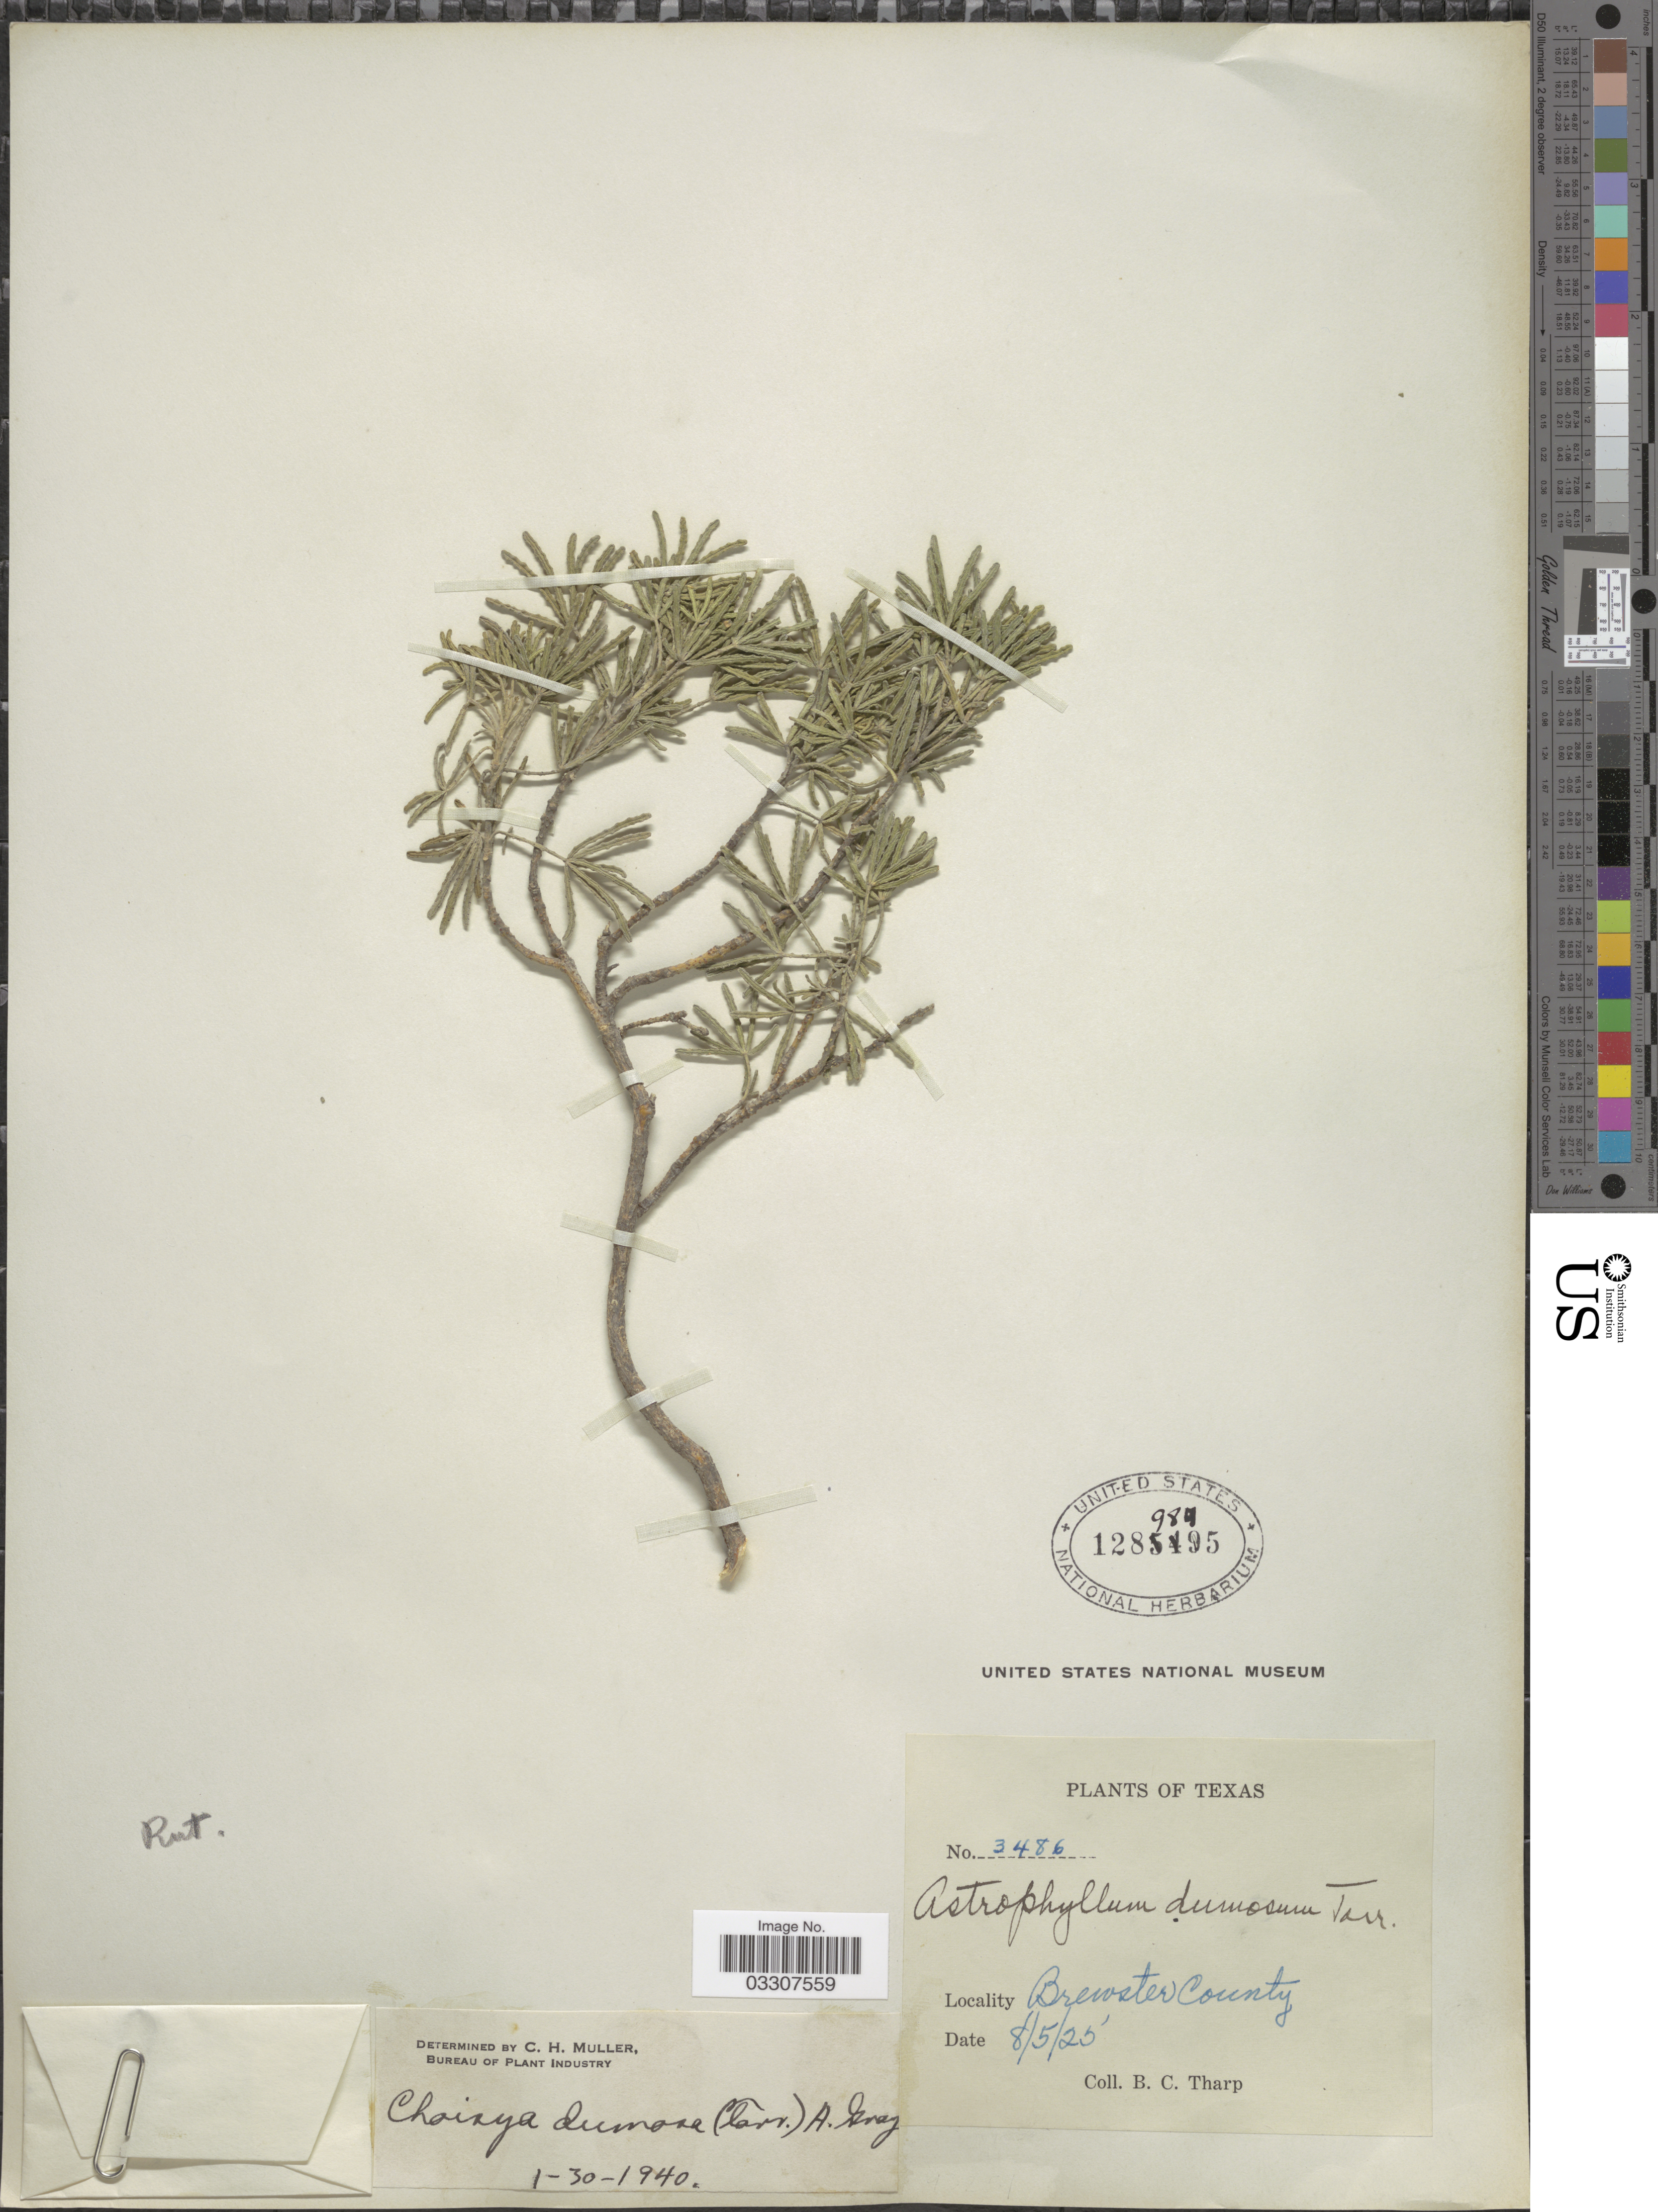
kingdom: Plantae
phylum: Tracheophyta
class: Magnoliopsida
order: Sapindales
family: Rutaceae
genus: Choisya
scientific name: Choisya dumosa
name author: A. Gray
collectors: B. C. Tharp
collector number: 3486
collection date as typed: Transcribed d/m/y: 5/8/25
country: United States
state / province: Texas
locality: Brewster County.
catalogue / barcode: US 1289845